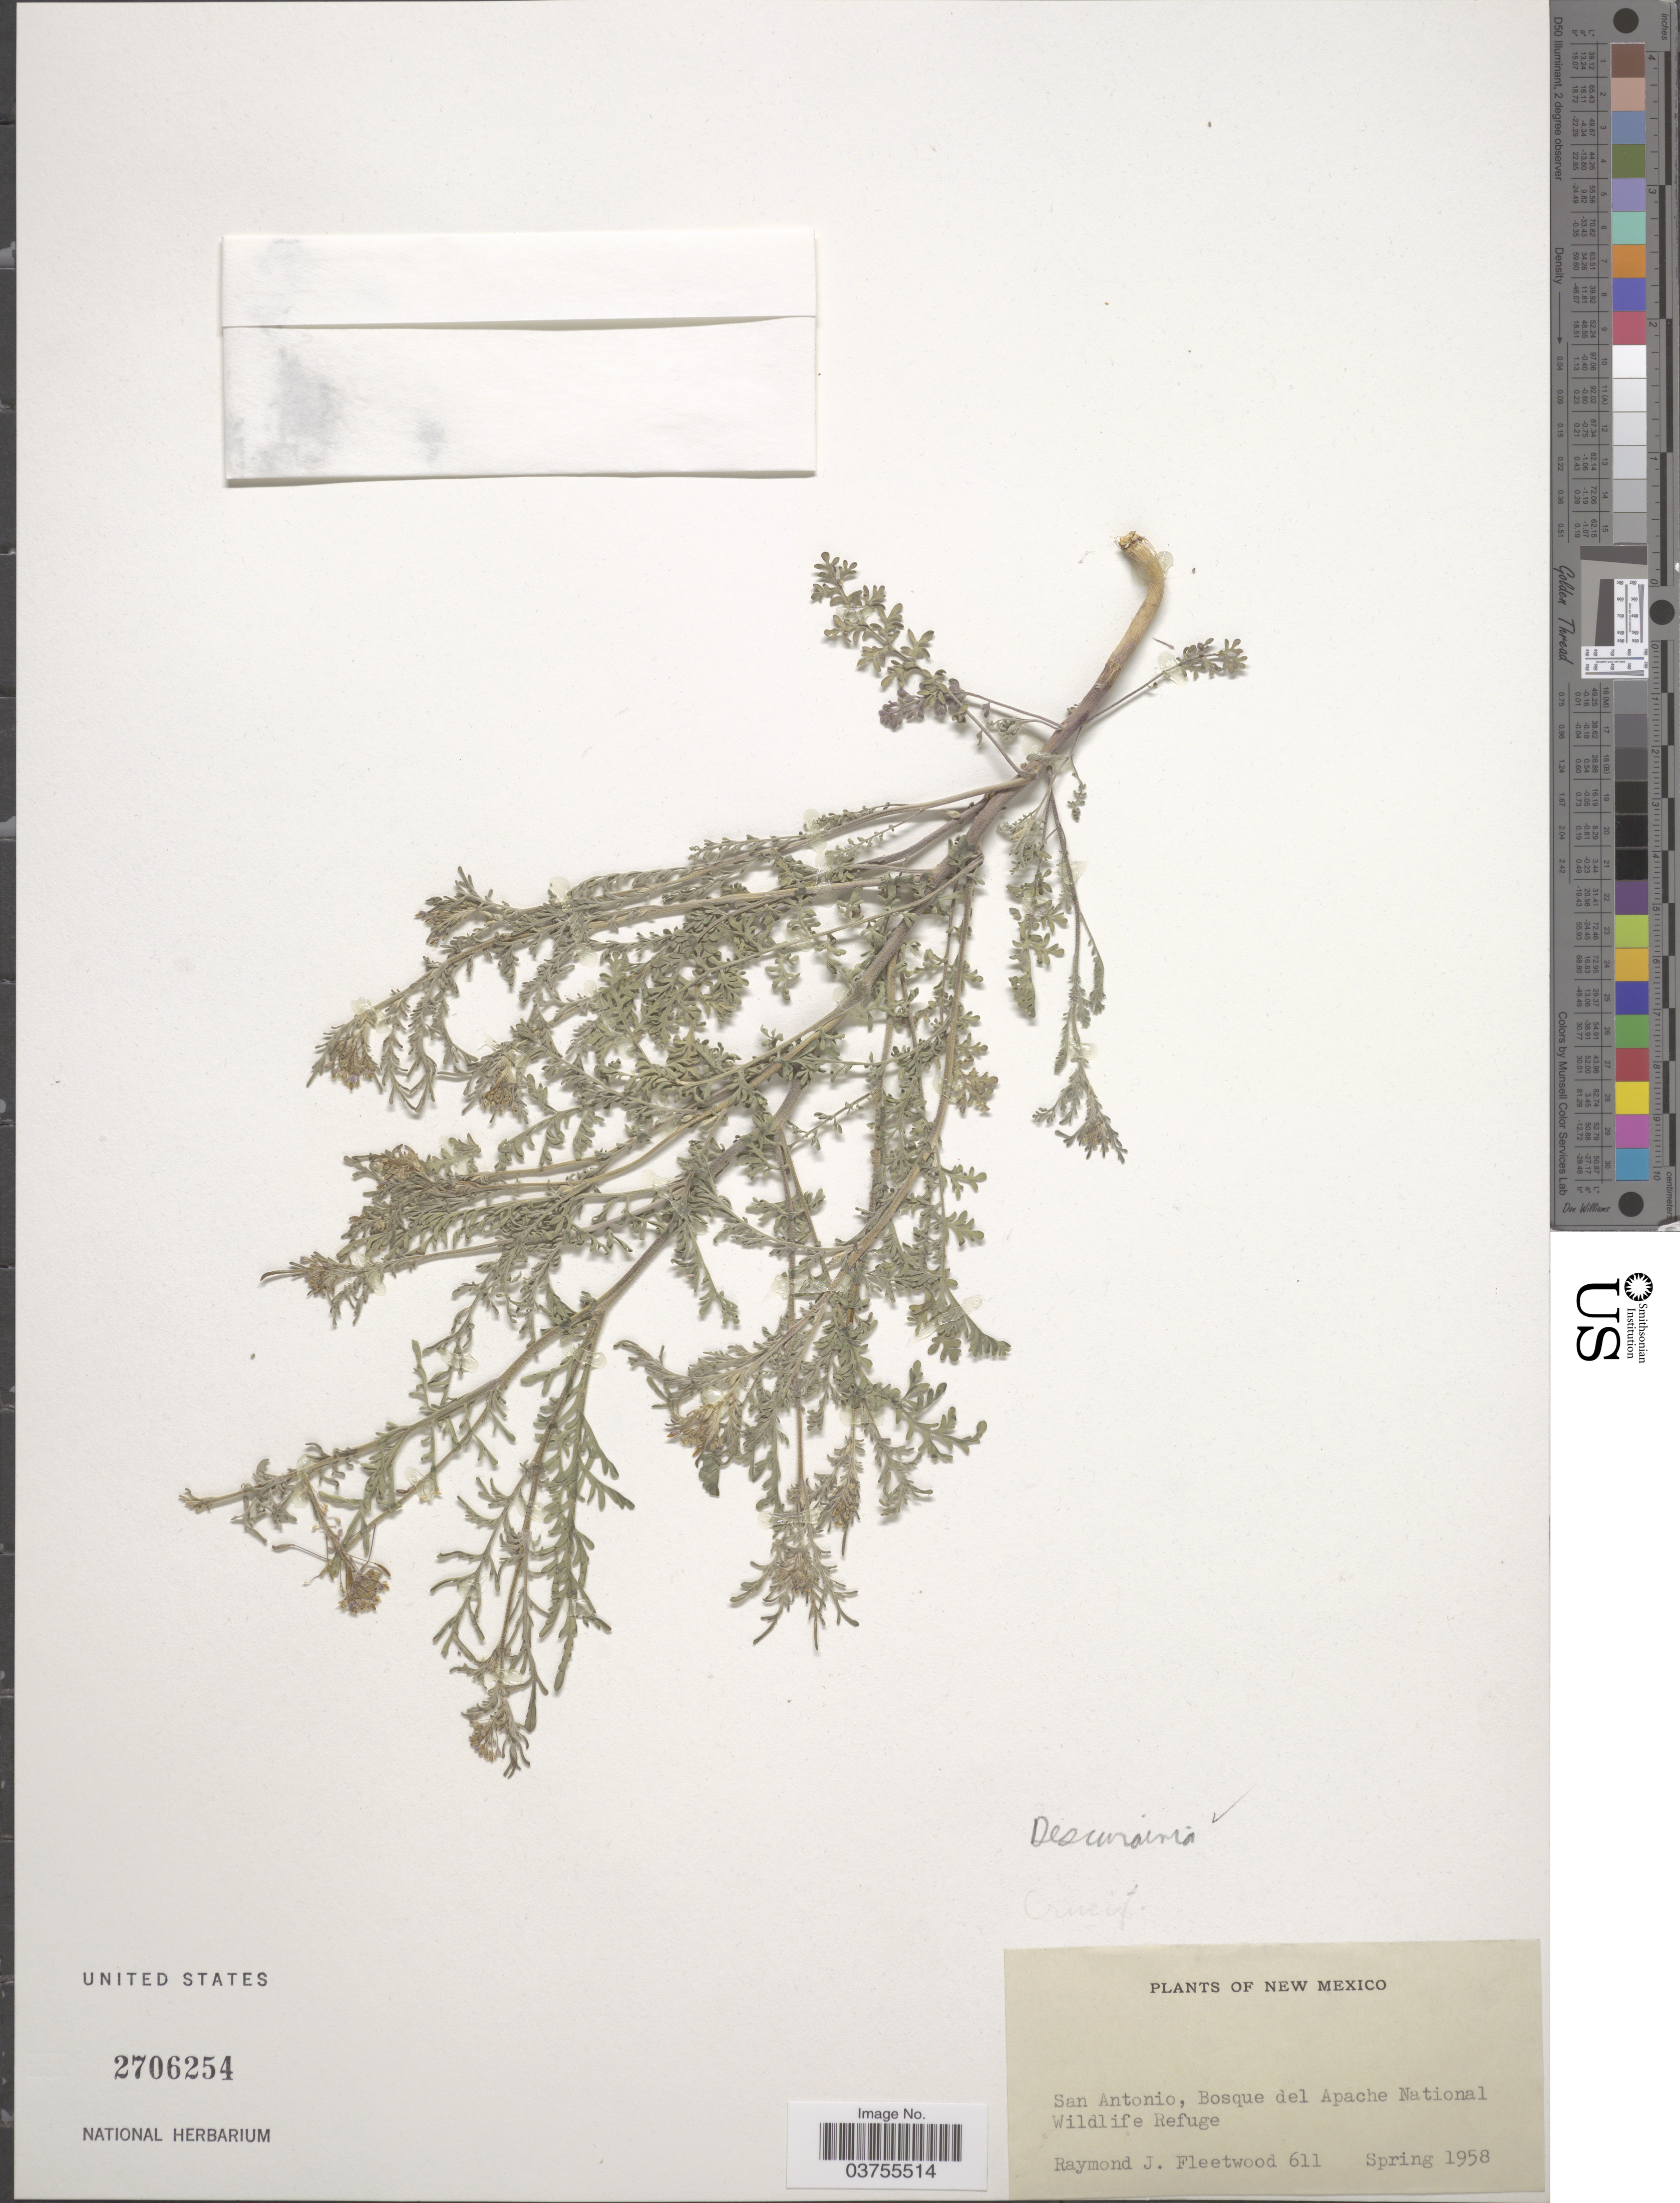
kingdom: Plantae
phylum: Tracheophyta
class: Magnoliopsida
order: Brassicales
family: Brassicaceae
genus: Descurainia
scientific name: Descurainia sp.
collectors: R. J. Fleetwood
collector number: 611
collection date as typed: Spring 1958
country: United States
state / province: New Mexico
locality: San Antonio, Bosque del Apache National Wildlife Refuge.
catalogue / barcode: US 2706254